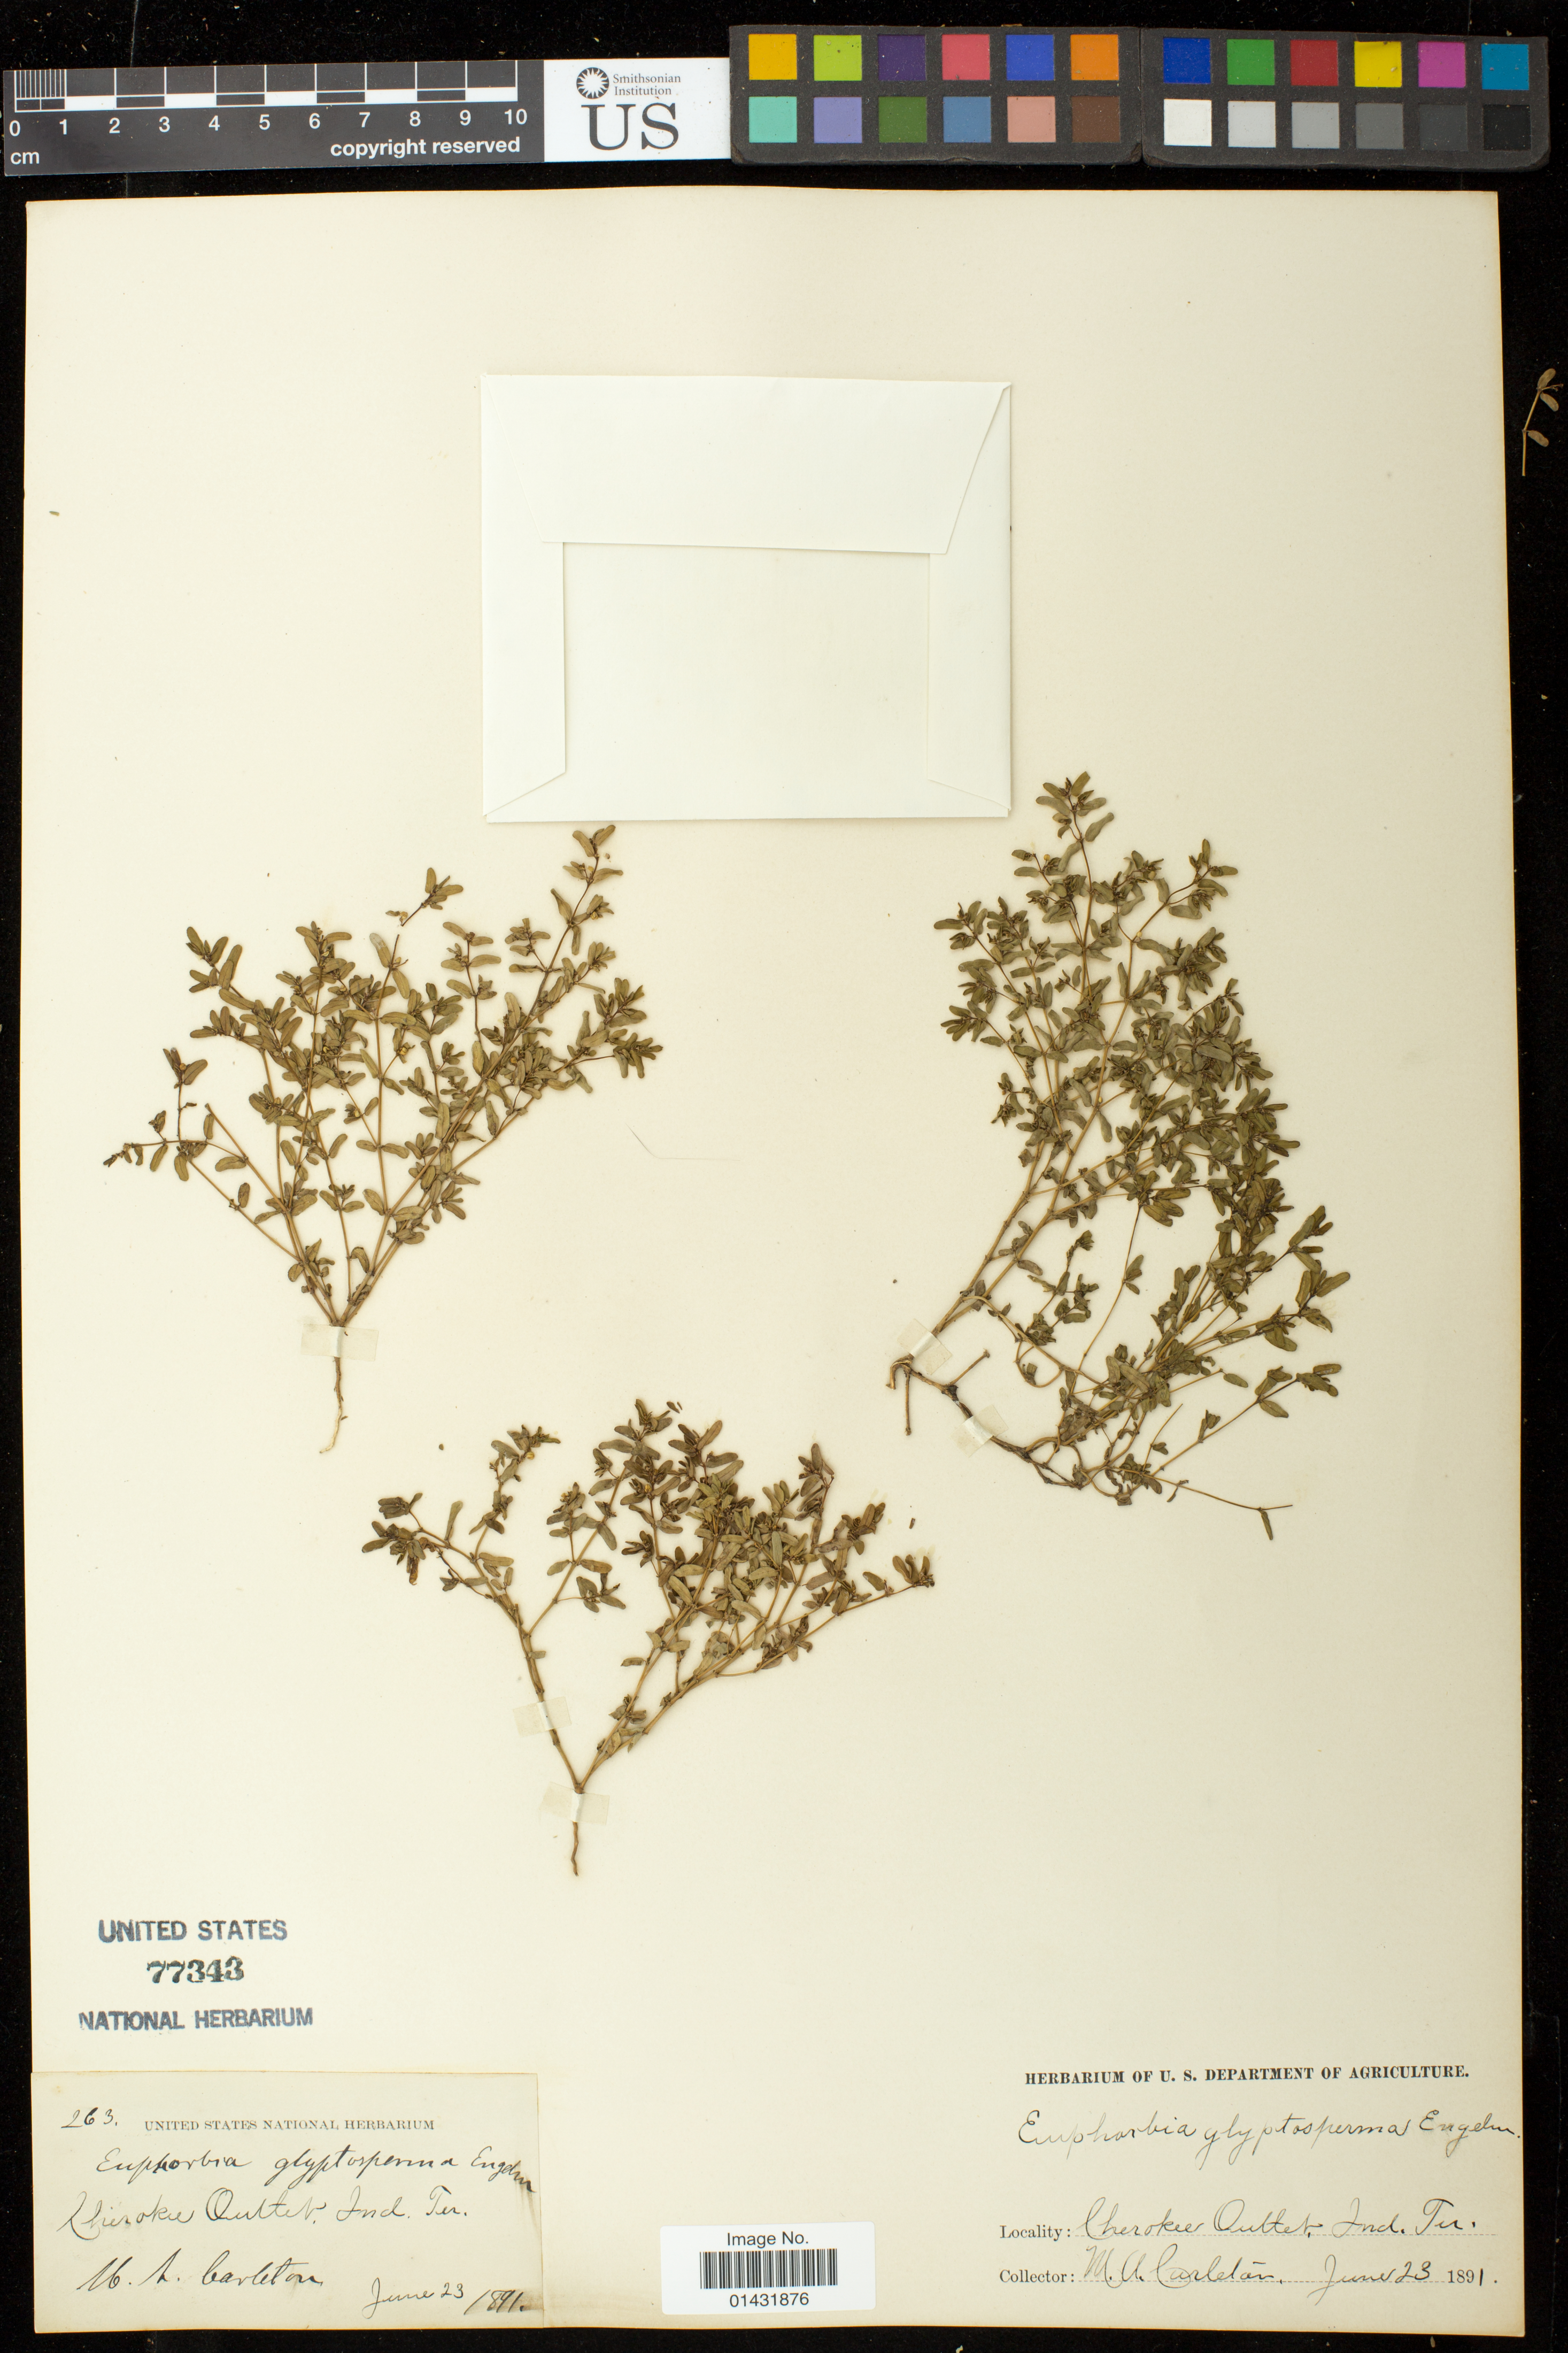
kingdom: Plantae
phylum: Tracheophyta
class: Magnoliopsida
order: Malpighiales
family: Euphorbiaceae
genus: Euphorbia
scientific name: Euphorbia glyptosperma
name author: Engelm.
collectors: M. A. Carleton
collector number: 263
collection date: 1891-06-23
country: United States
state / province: Oklahoma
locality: Cherokee Outlet Ind. Ter.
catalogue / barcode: US 77343